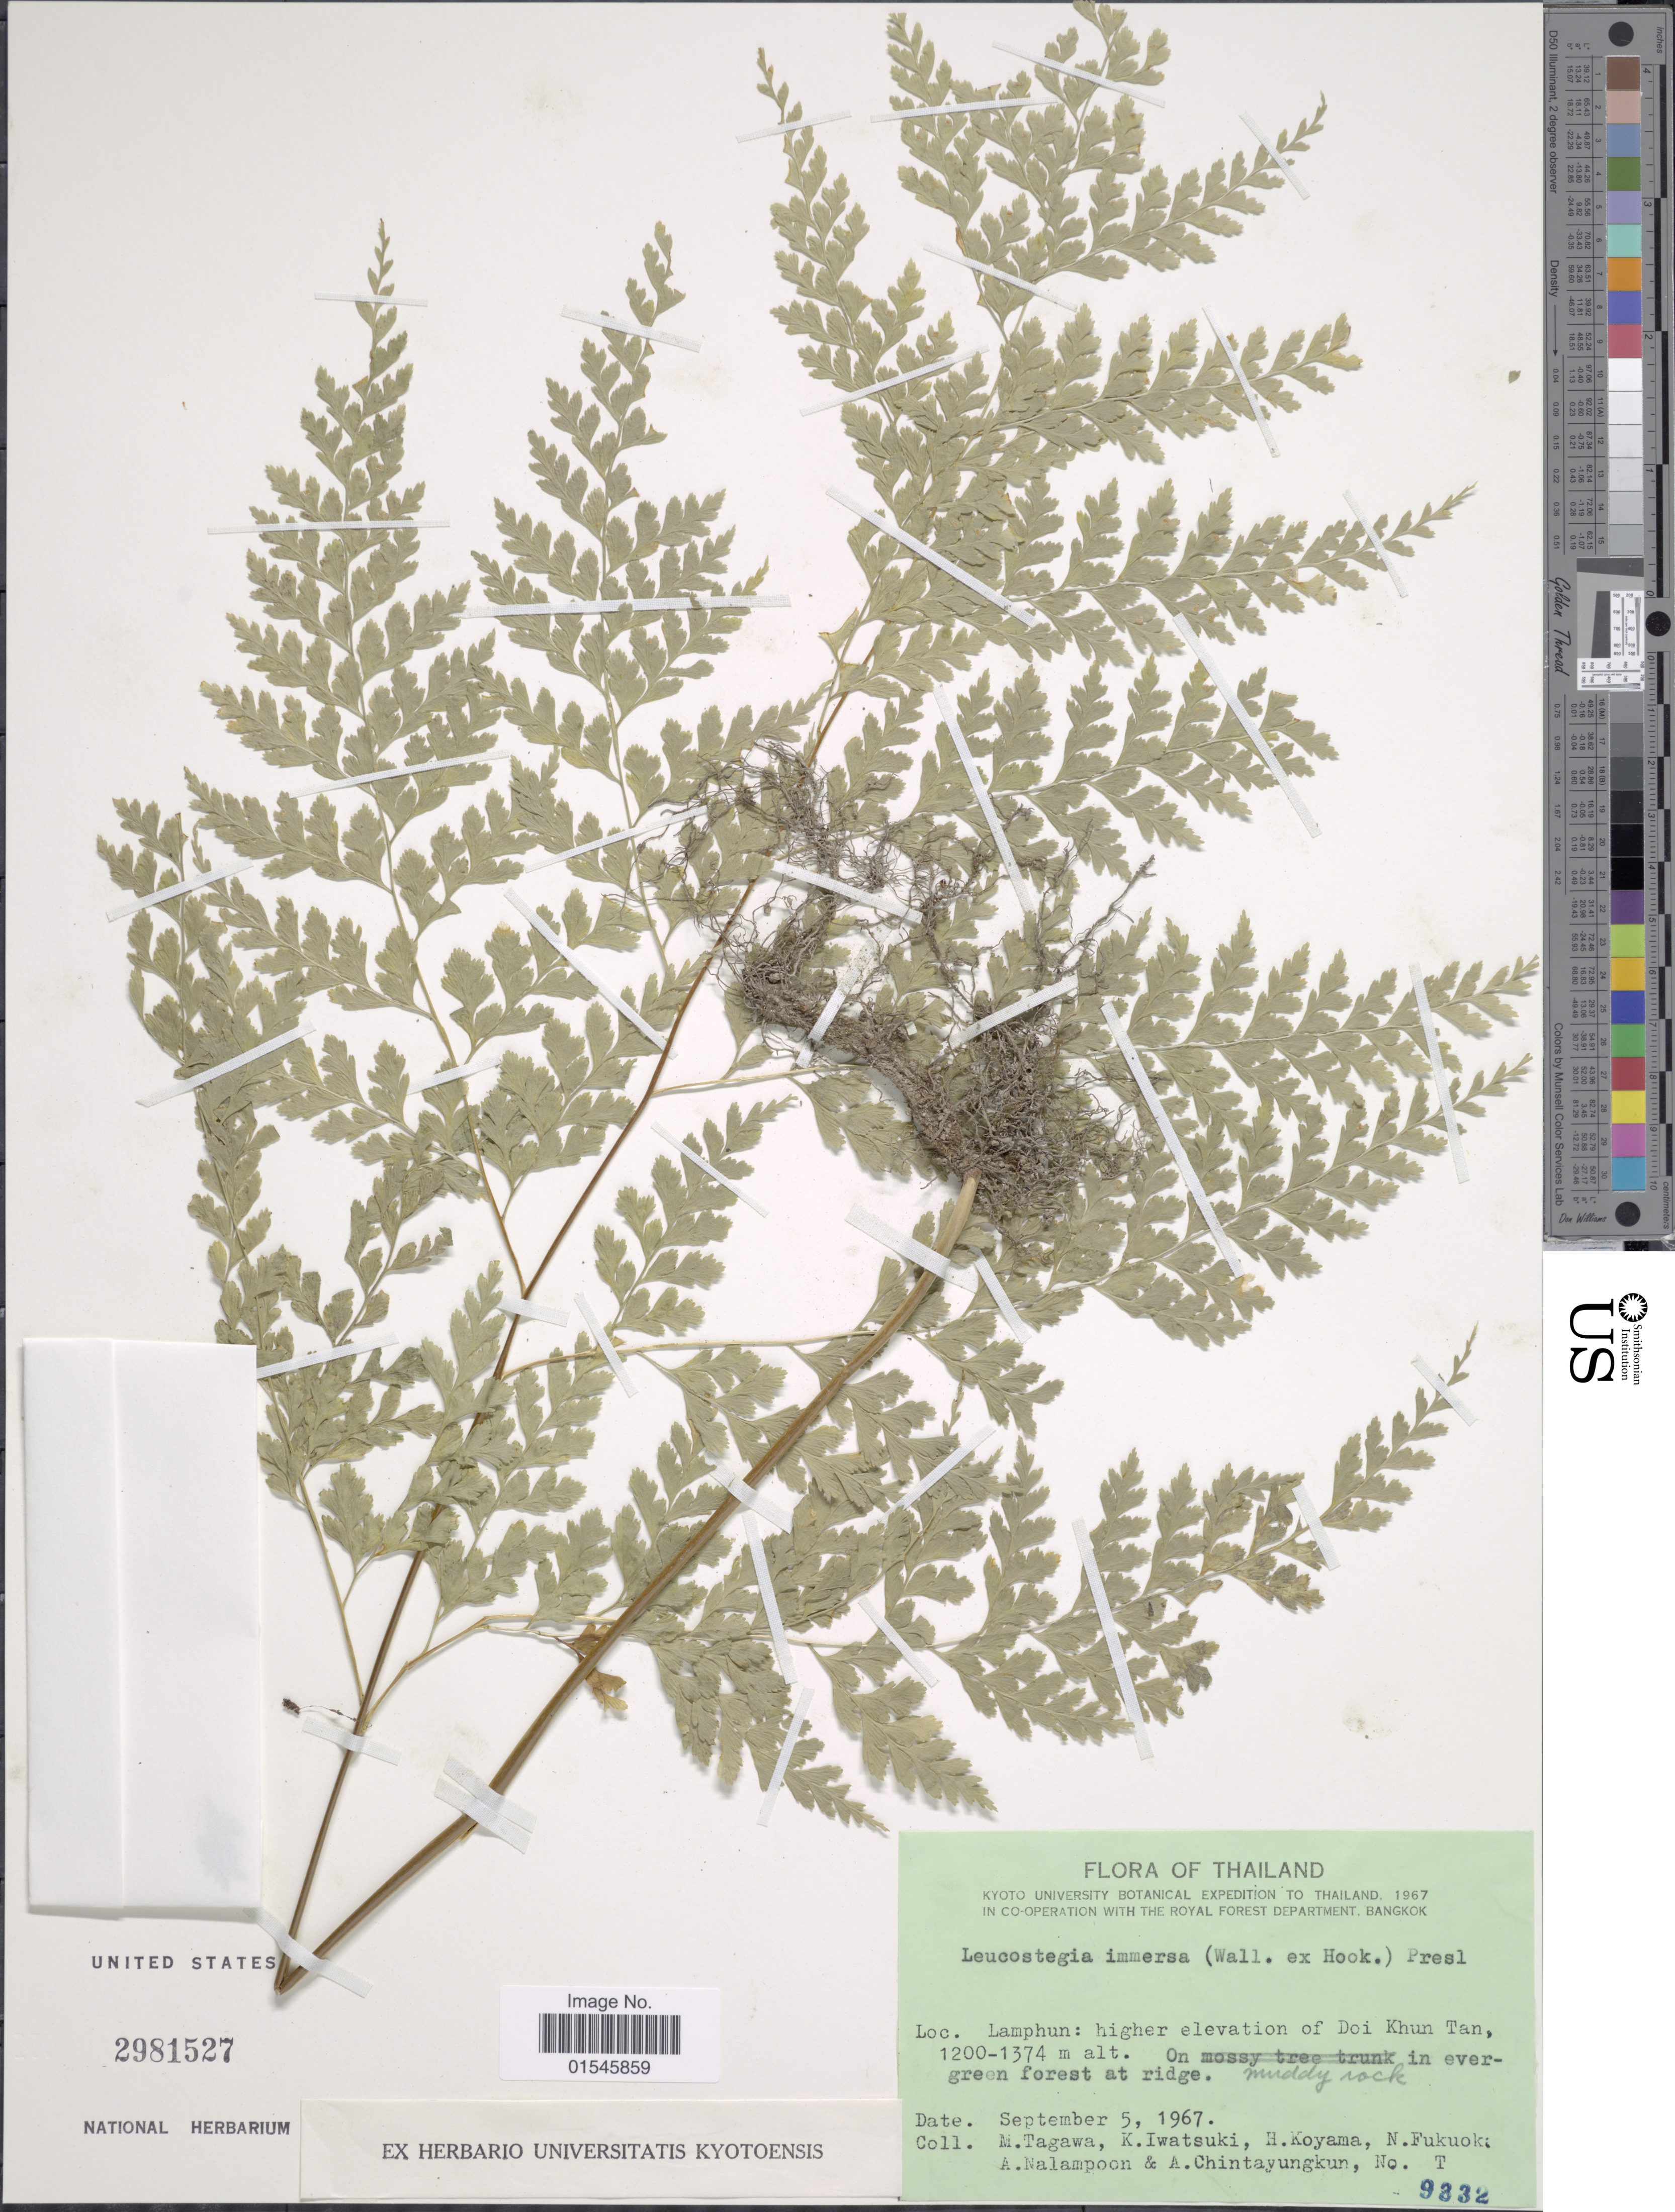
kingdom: Plantae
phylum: Tracheophyta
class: Polypodiopsida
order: Polypodiales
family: Hypodematiaceae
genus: Leucostegia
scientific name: Leucostegia truncata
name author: (D. Don) Fraser-Jenk.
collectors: M. Kitagawa, K. Iwatsuki, H. Koyama, N. Fukuoka & et al.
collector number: T 9232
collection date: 1967-09-05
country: Thailand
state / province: Lamphun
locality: Lamphun: higher elevation of Doi Khun Tan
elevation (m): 1200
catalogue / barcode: US 2981527